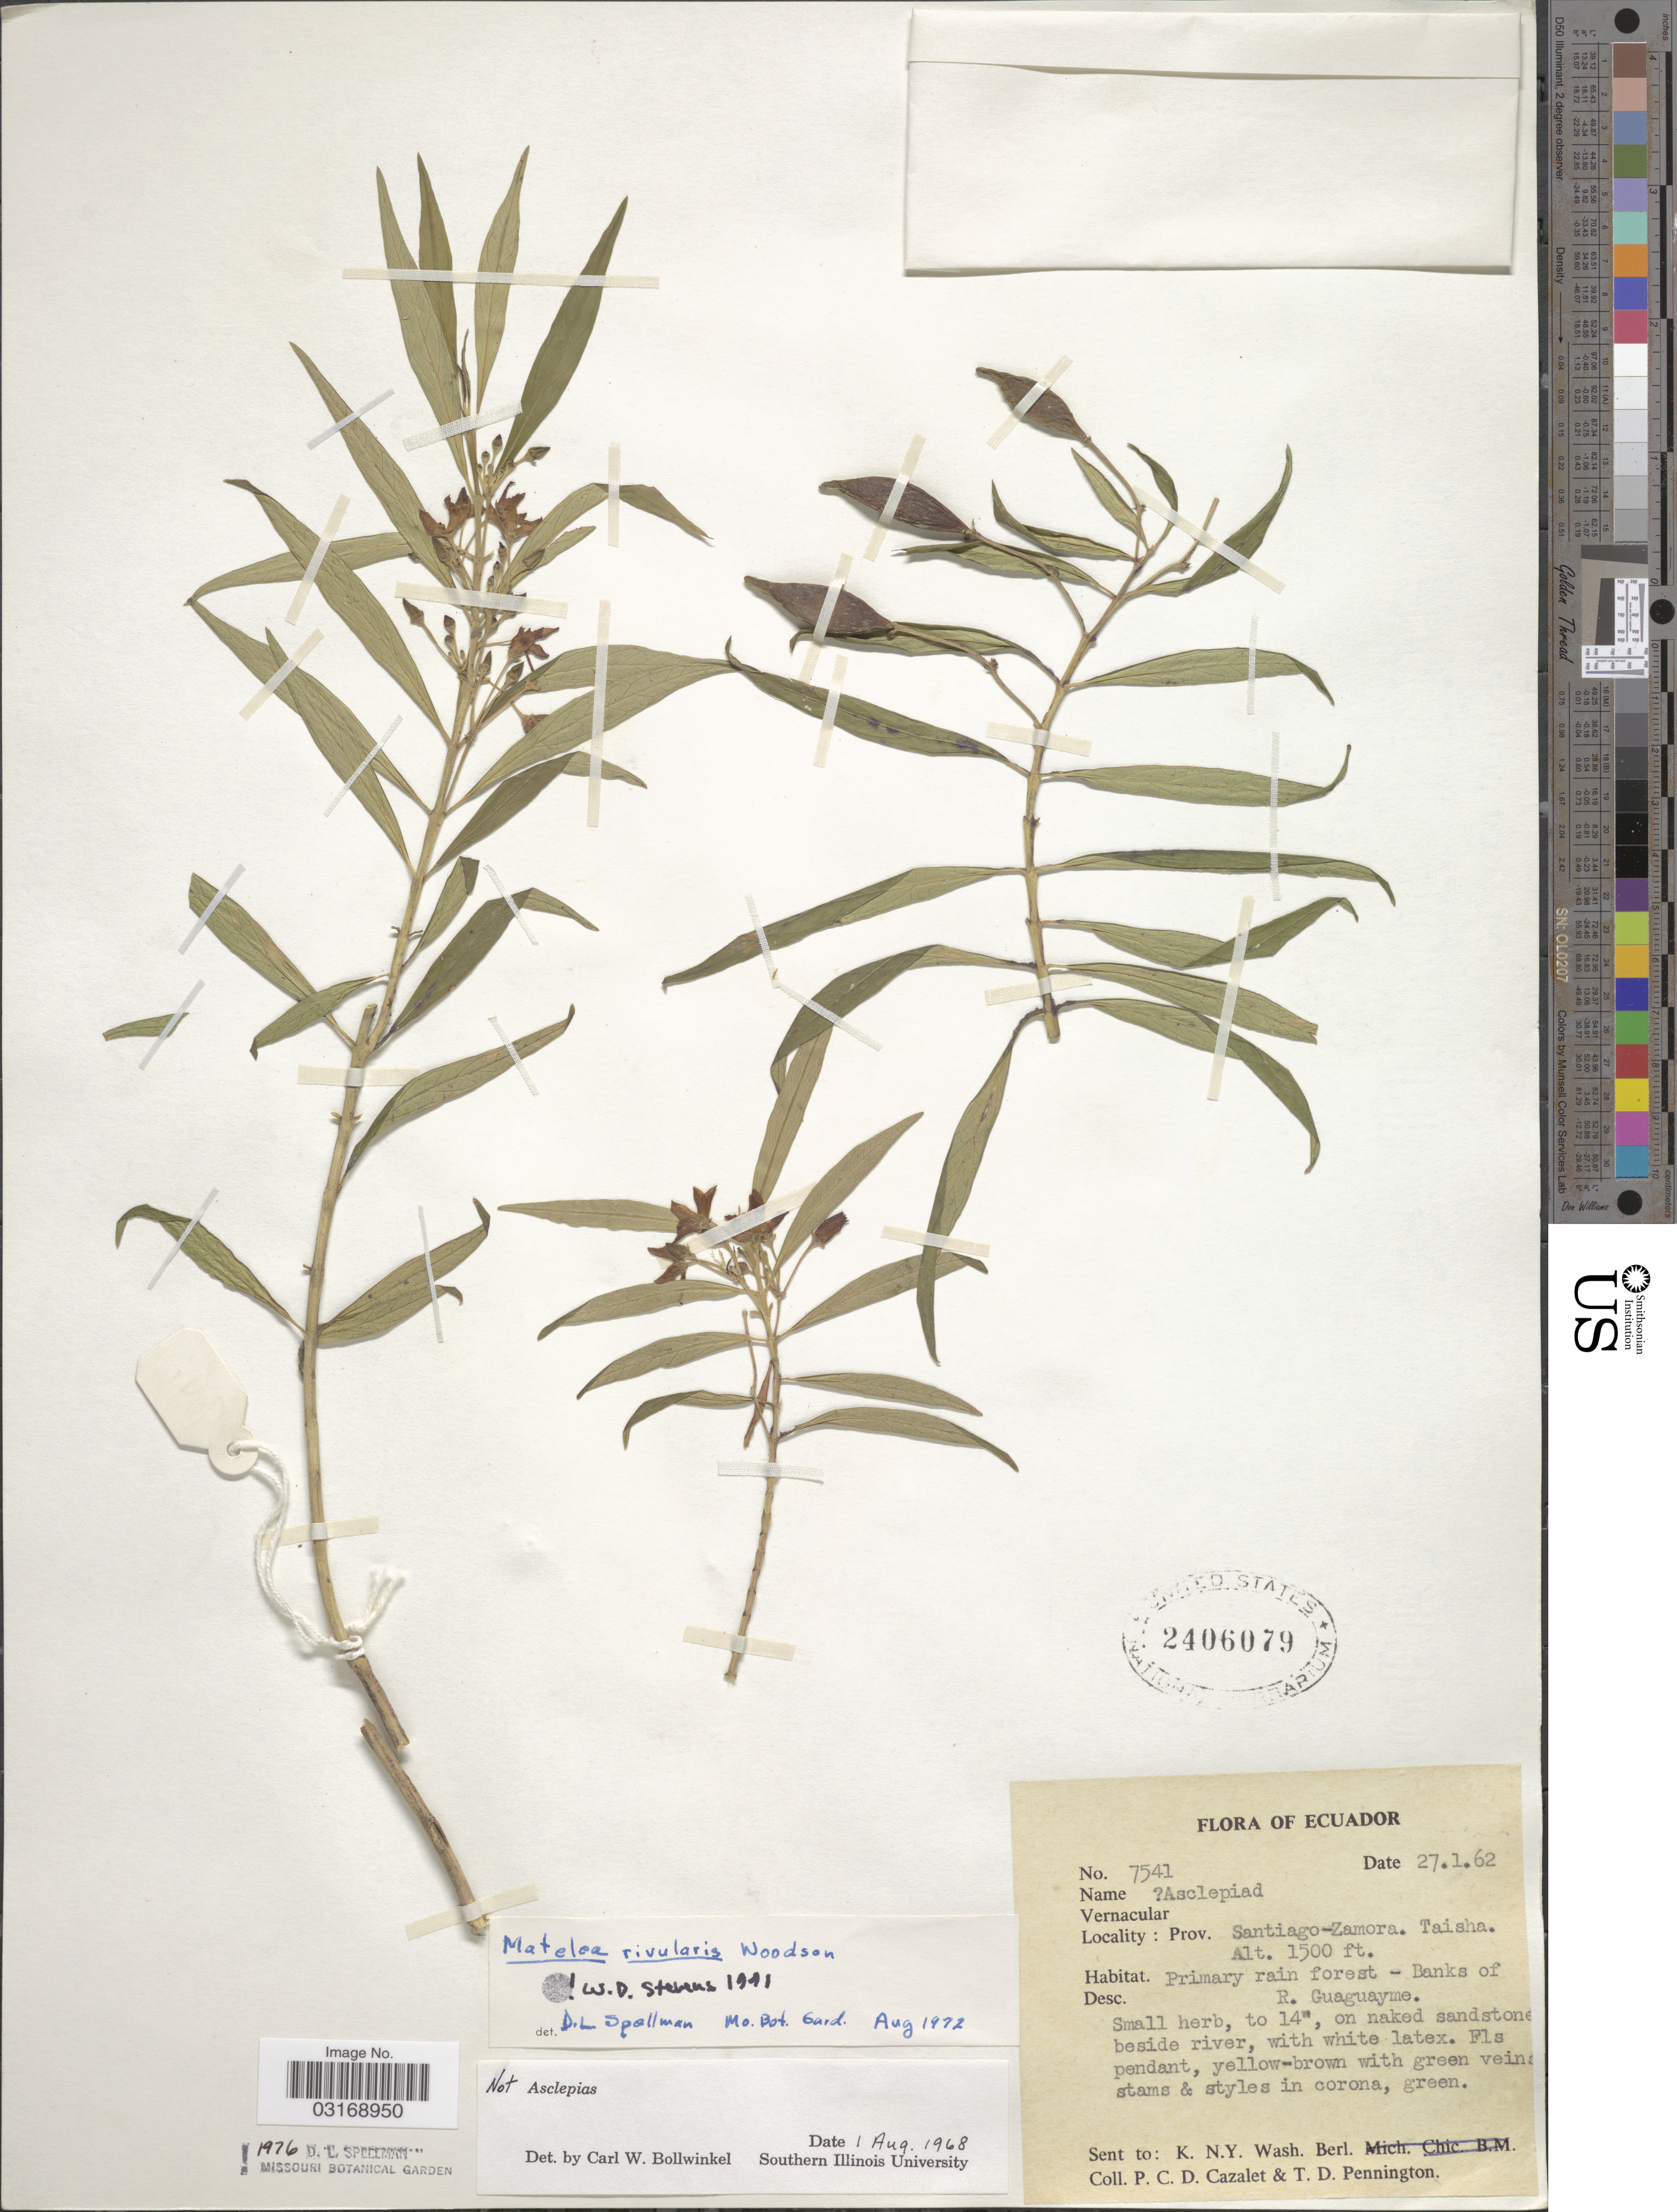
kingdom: Plantae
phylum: Tracheophyta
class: Magnoliopsida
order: Gentianales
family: Apocynaceae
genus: Matelea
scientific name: Matelea rivularis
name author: Woodson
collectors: P. C. D. Cazalet & T. D. Pennington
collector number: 7541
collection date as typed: Transcribed d/m/y: 27/1/62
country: Ecuador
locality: Prov. Santiago-Zamora. Taisha. Banks of R. Guaguayme.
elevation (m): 457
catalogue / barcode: US 2406079